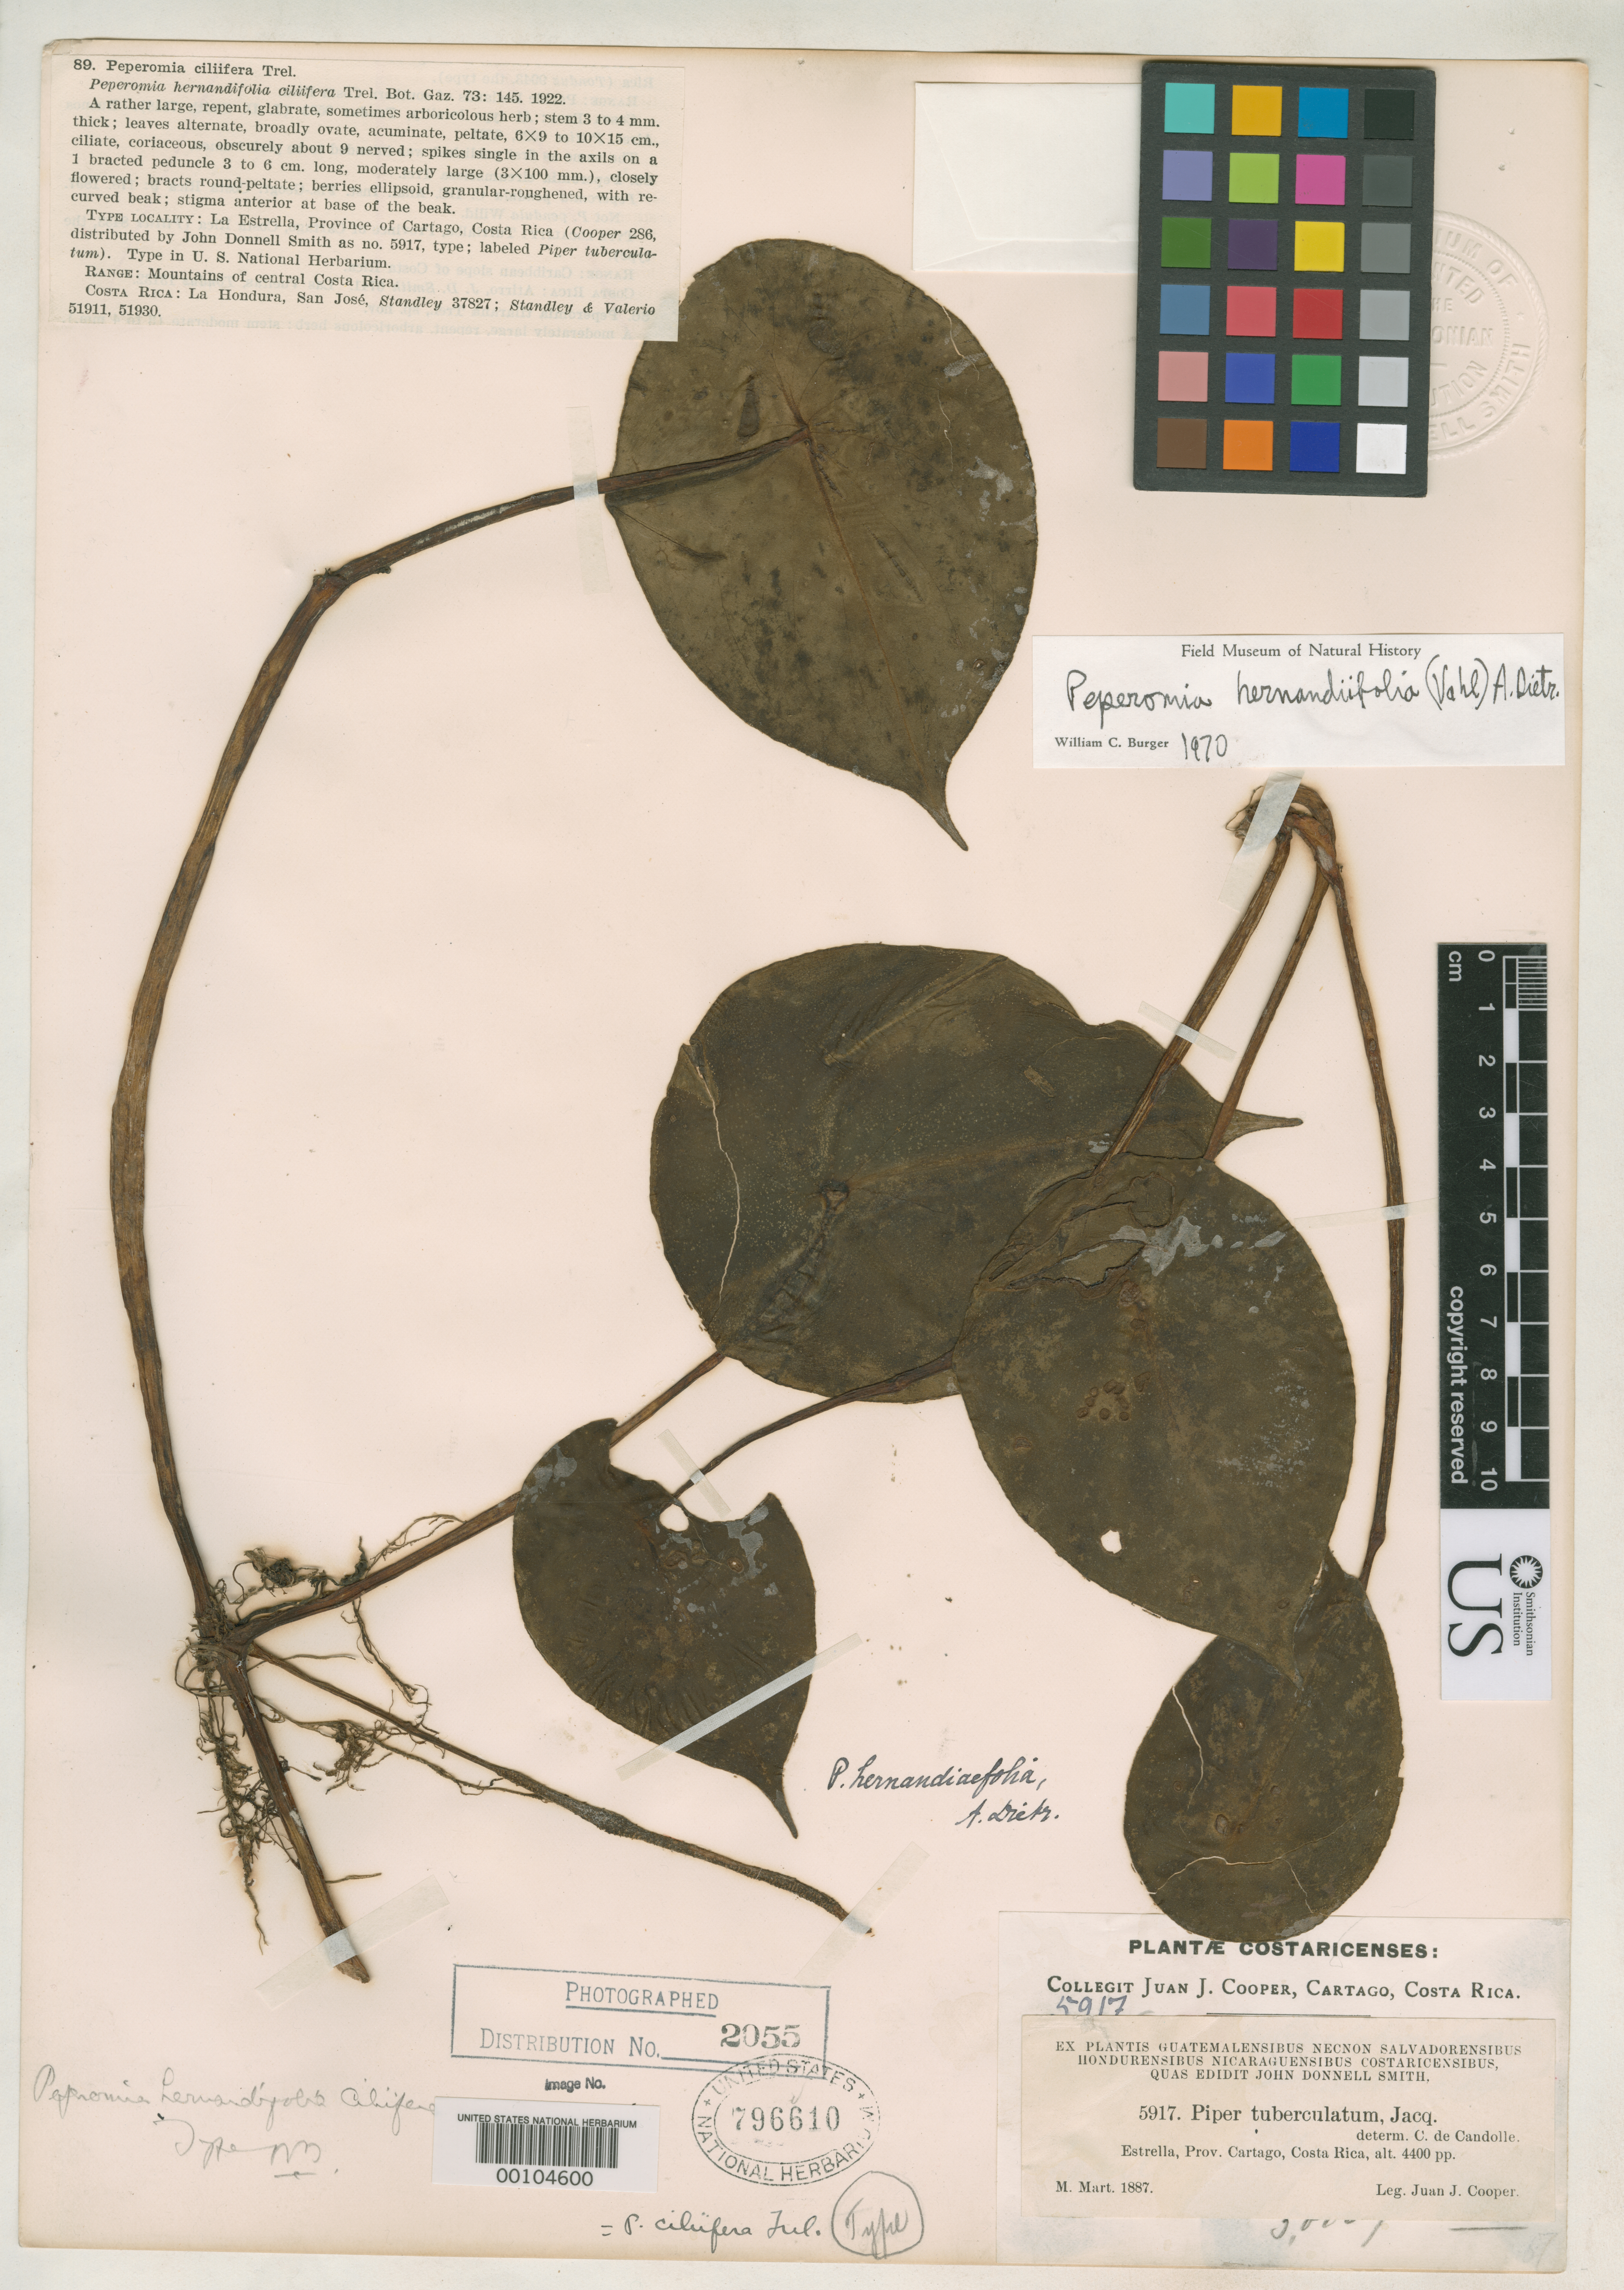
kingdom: Plantae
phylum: Tracheophyta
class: Magnoliopsida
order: Piperales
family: Piperaceae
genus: Peperomia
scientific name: Peperomia hernandiifolia var. ciliifera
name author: Trel.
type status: Holotype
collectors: J. J. Cooper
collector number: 286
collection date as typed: Mar 1887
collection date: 1887-03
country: Costa Rica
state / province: Cartago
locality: La Estrella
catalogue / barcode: US 796610